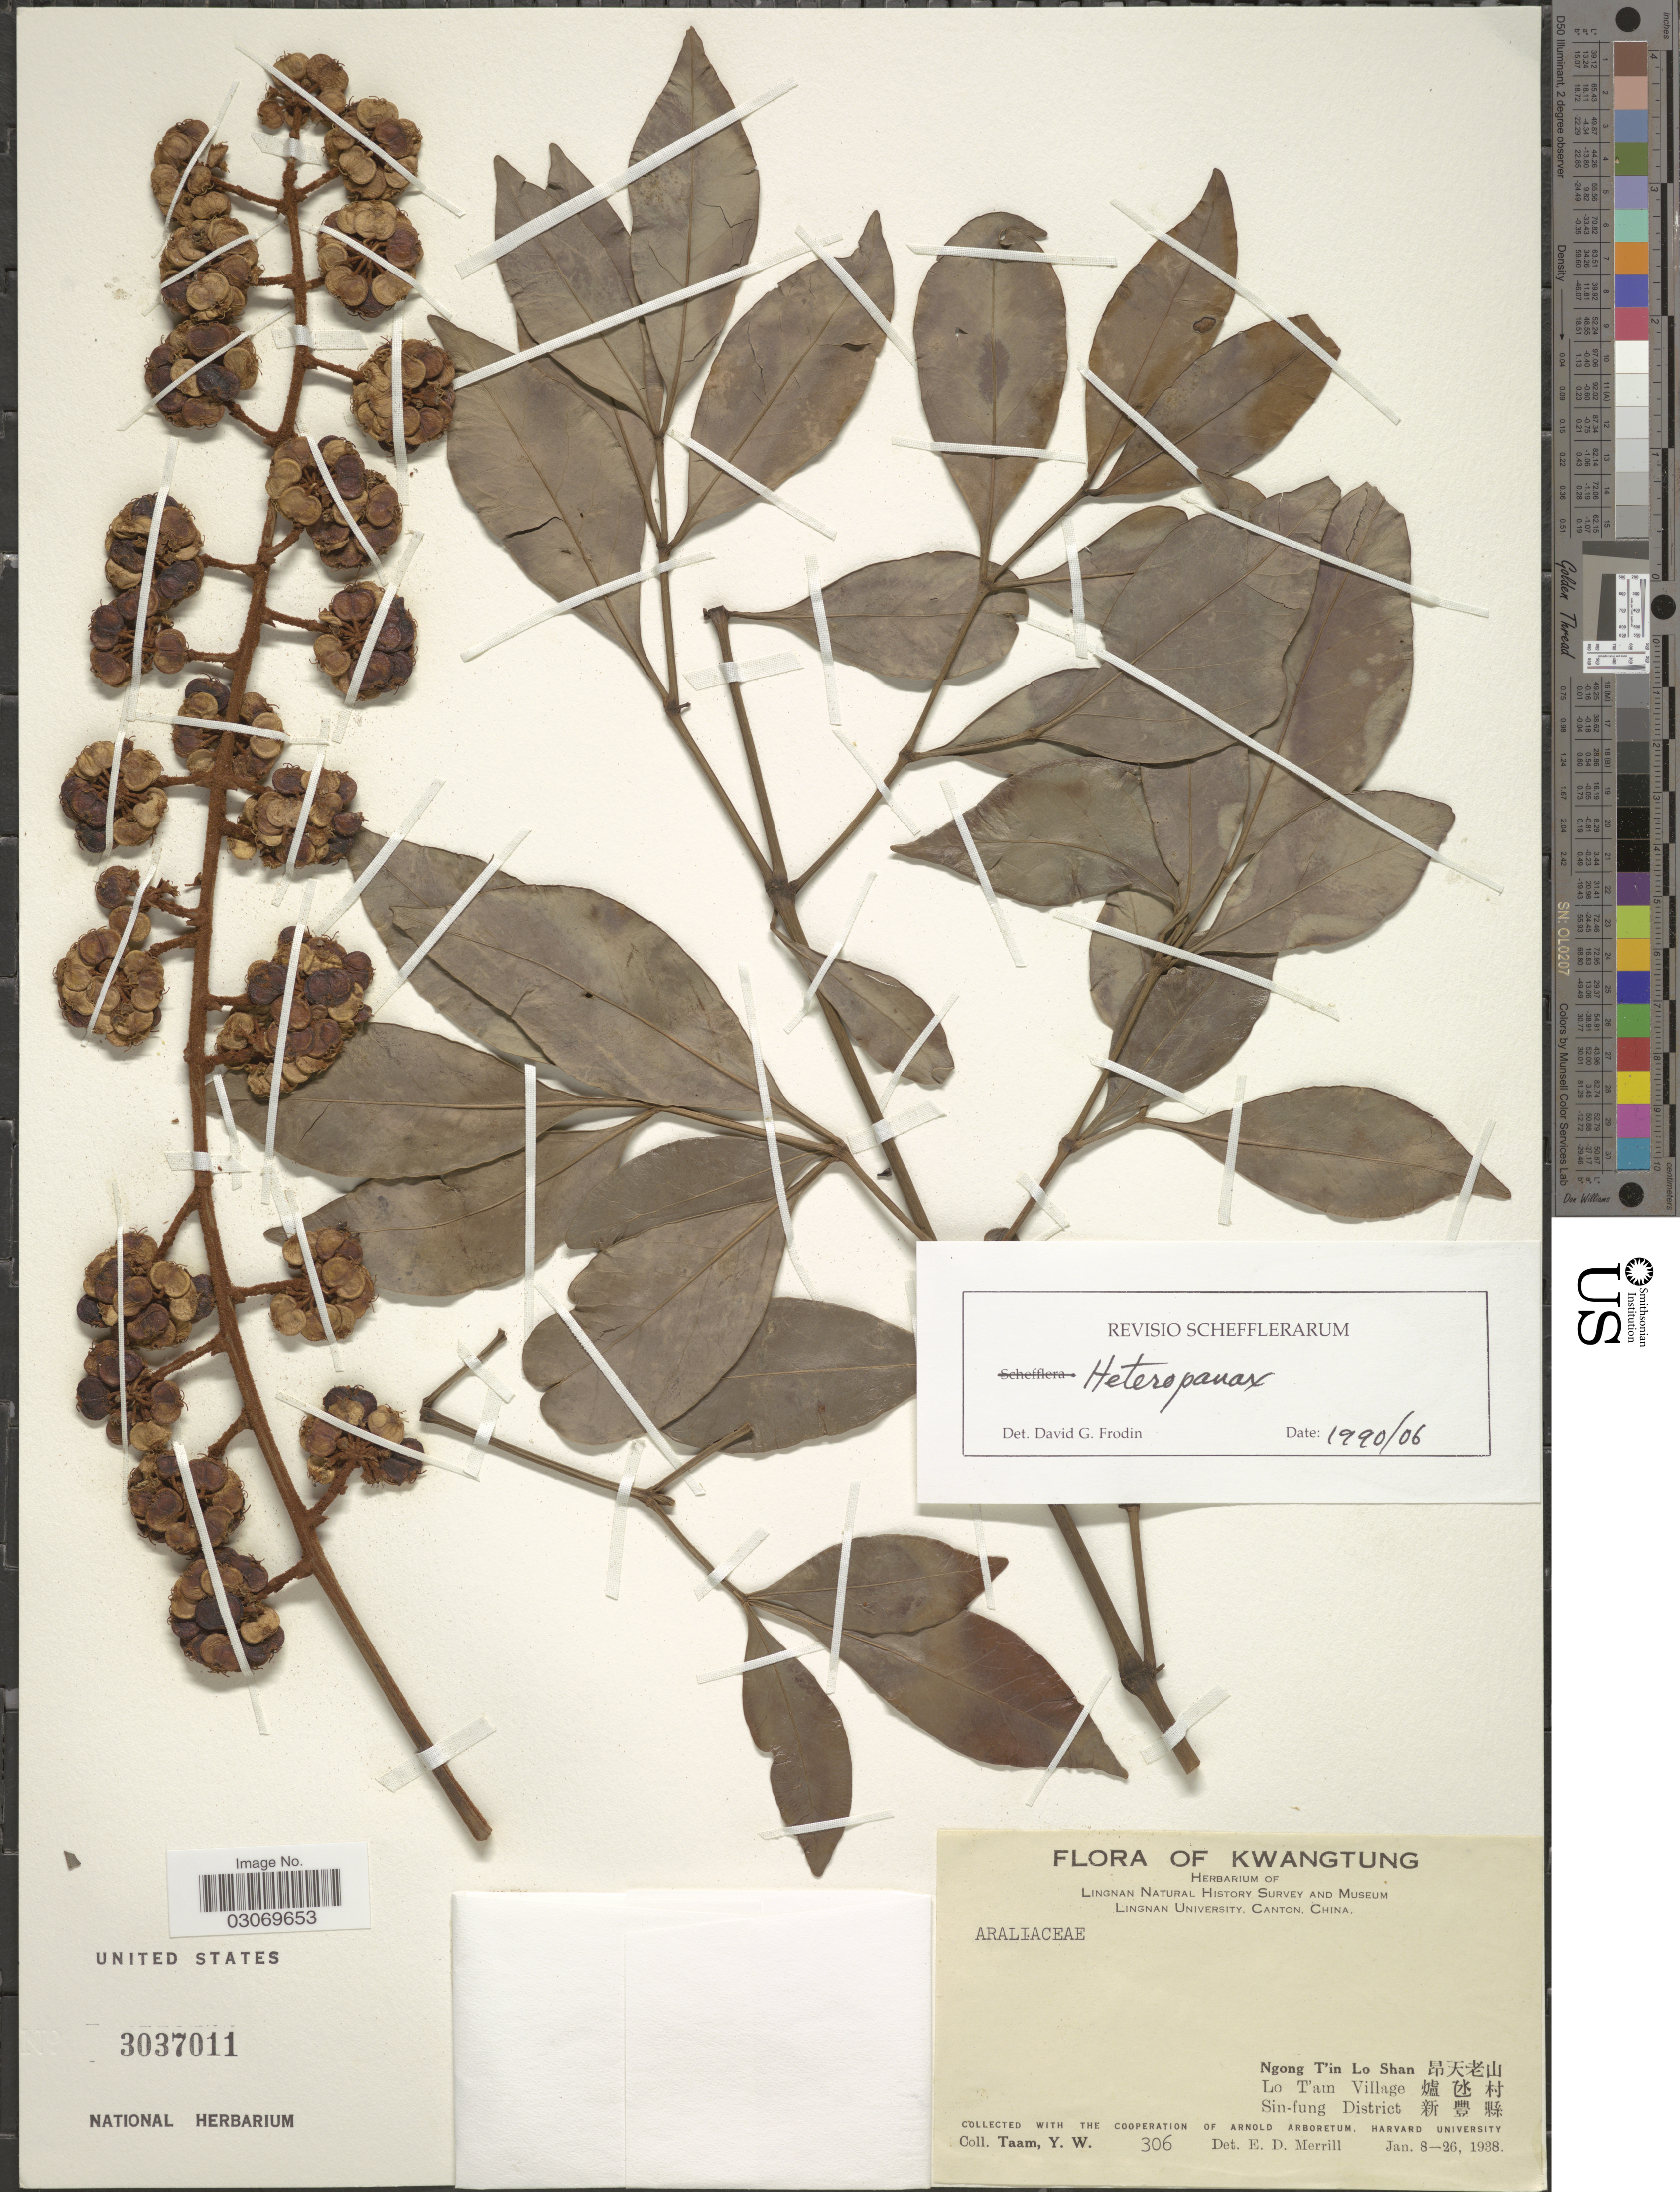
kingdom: Plantae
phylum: Tracheophyta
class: Magnoliopsida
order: Apiales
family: Araliaceae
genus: Heteropanax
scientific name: Heteropanax sp.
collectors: Y. W. Taam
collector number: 306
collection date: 1938-01-08/1938-01-26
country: China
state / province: Guangdong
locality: Kwangtung, Ngong T'in Lo Shan, Lo T'am Village, Sin-fung District.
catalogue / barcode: US 3037011